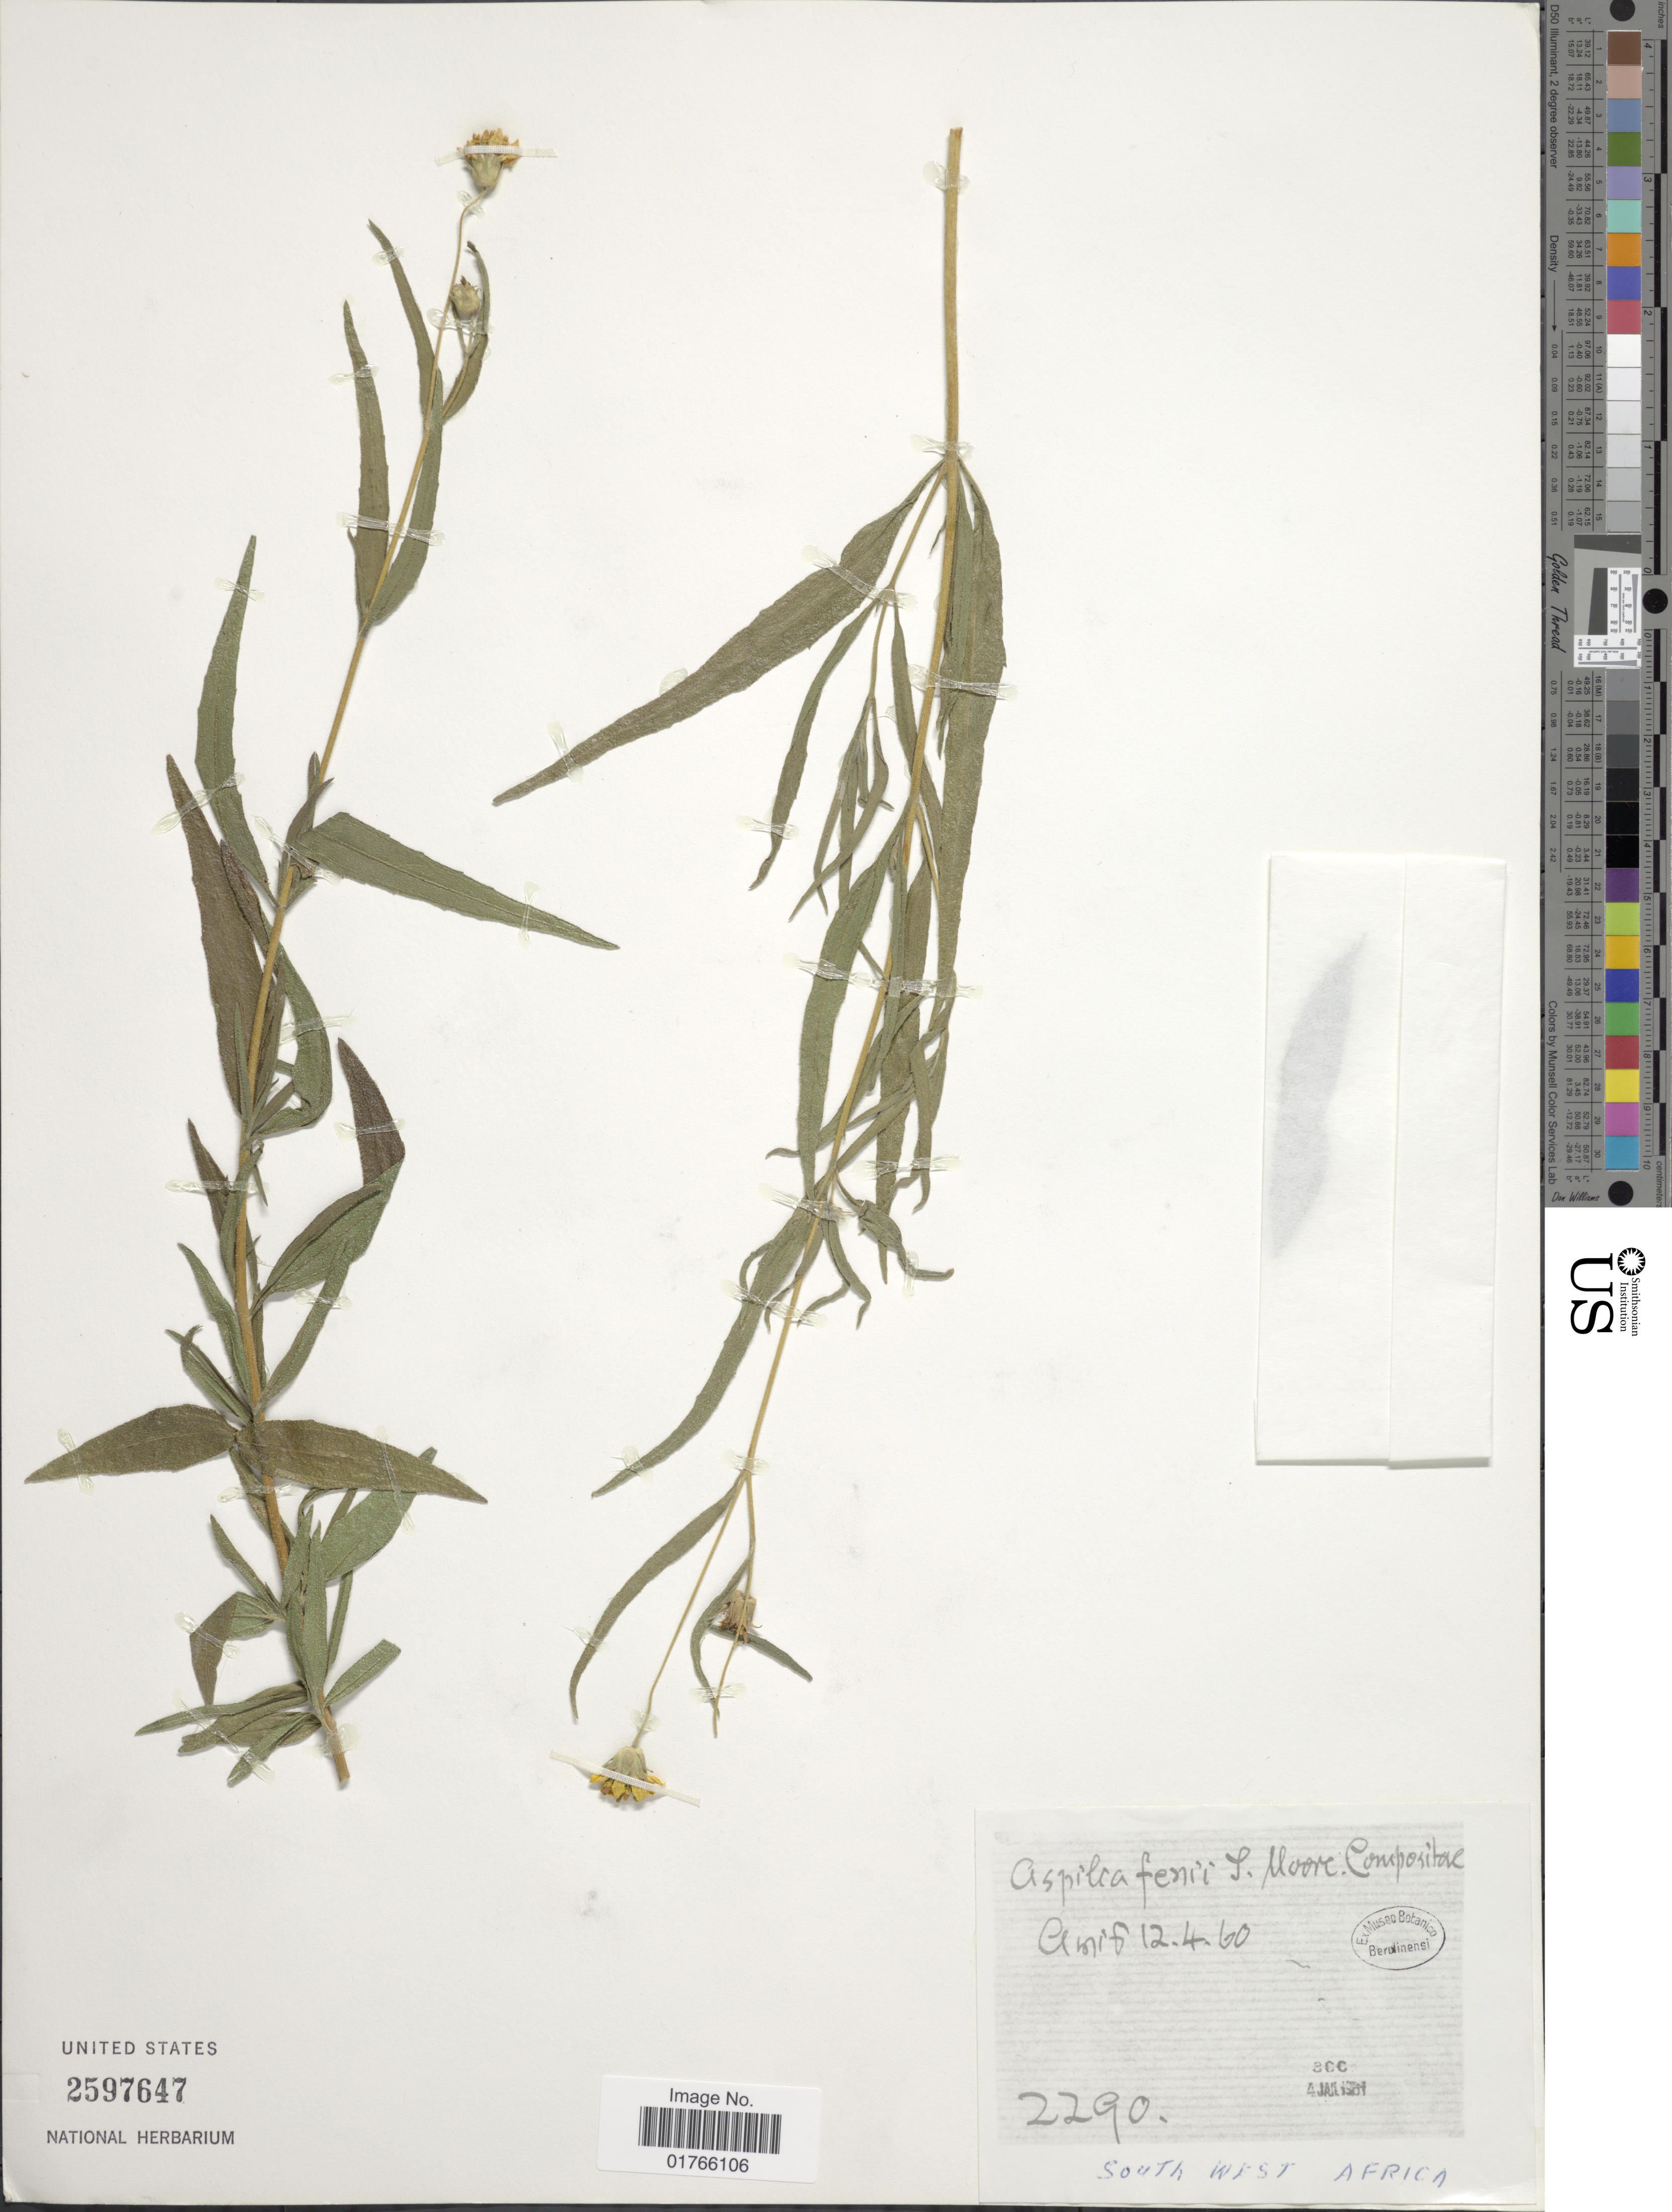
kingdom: Plantae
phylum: Tracheophyta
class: Magnoliopsida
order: Asterales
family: Asteraceae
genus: Aspilia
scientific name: Aspilia eenii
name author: S. Moore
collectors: Amif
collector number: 2290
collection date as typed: Transcribed d/m/y: 12/4/60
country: Namibia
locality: South West Africa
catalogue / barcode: US 2597647